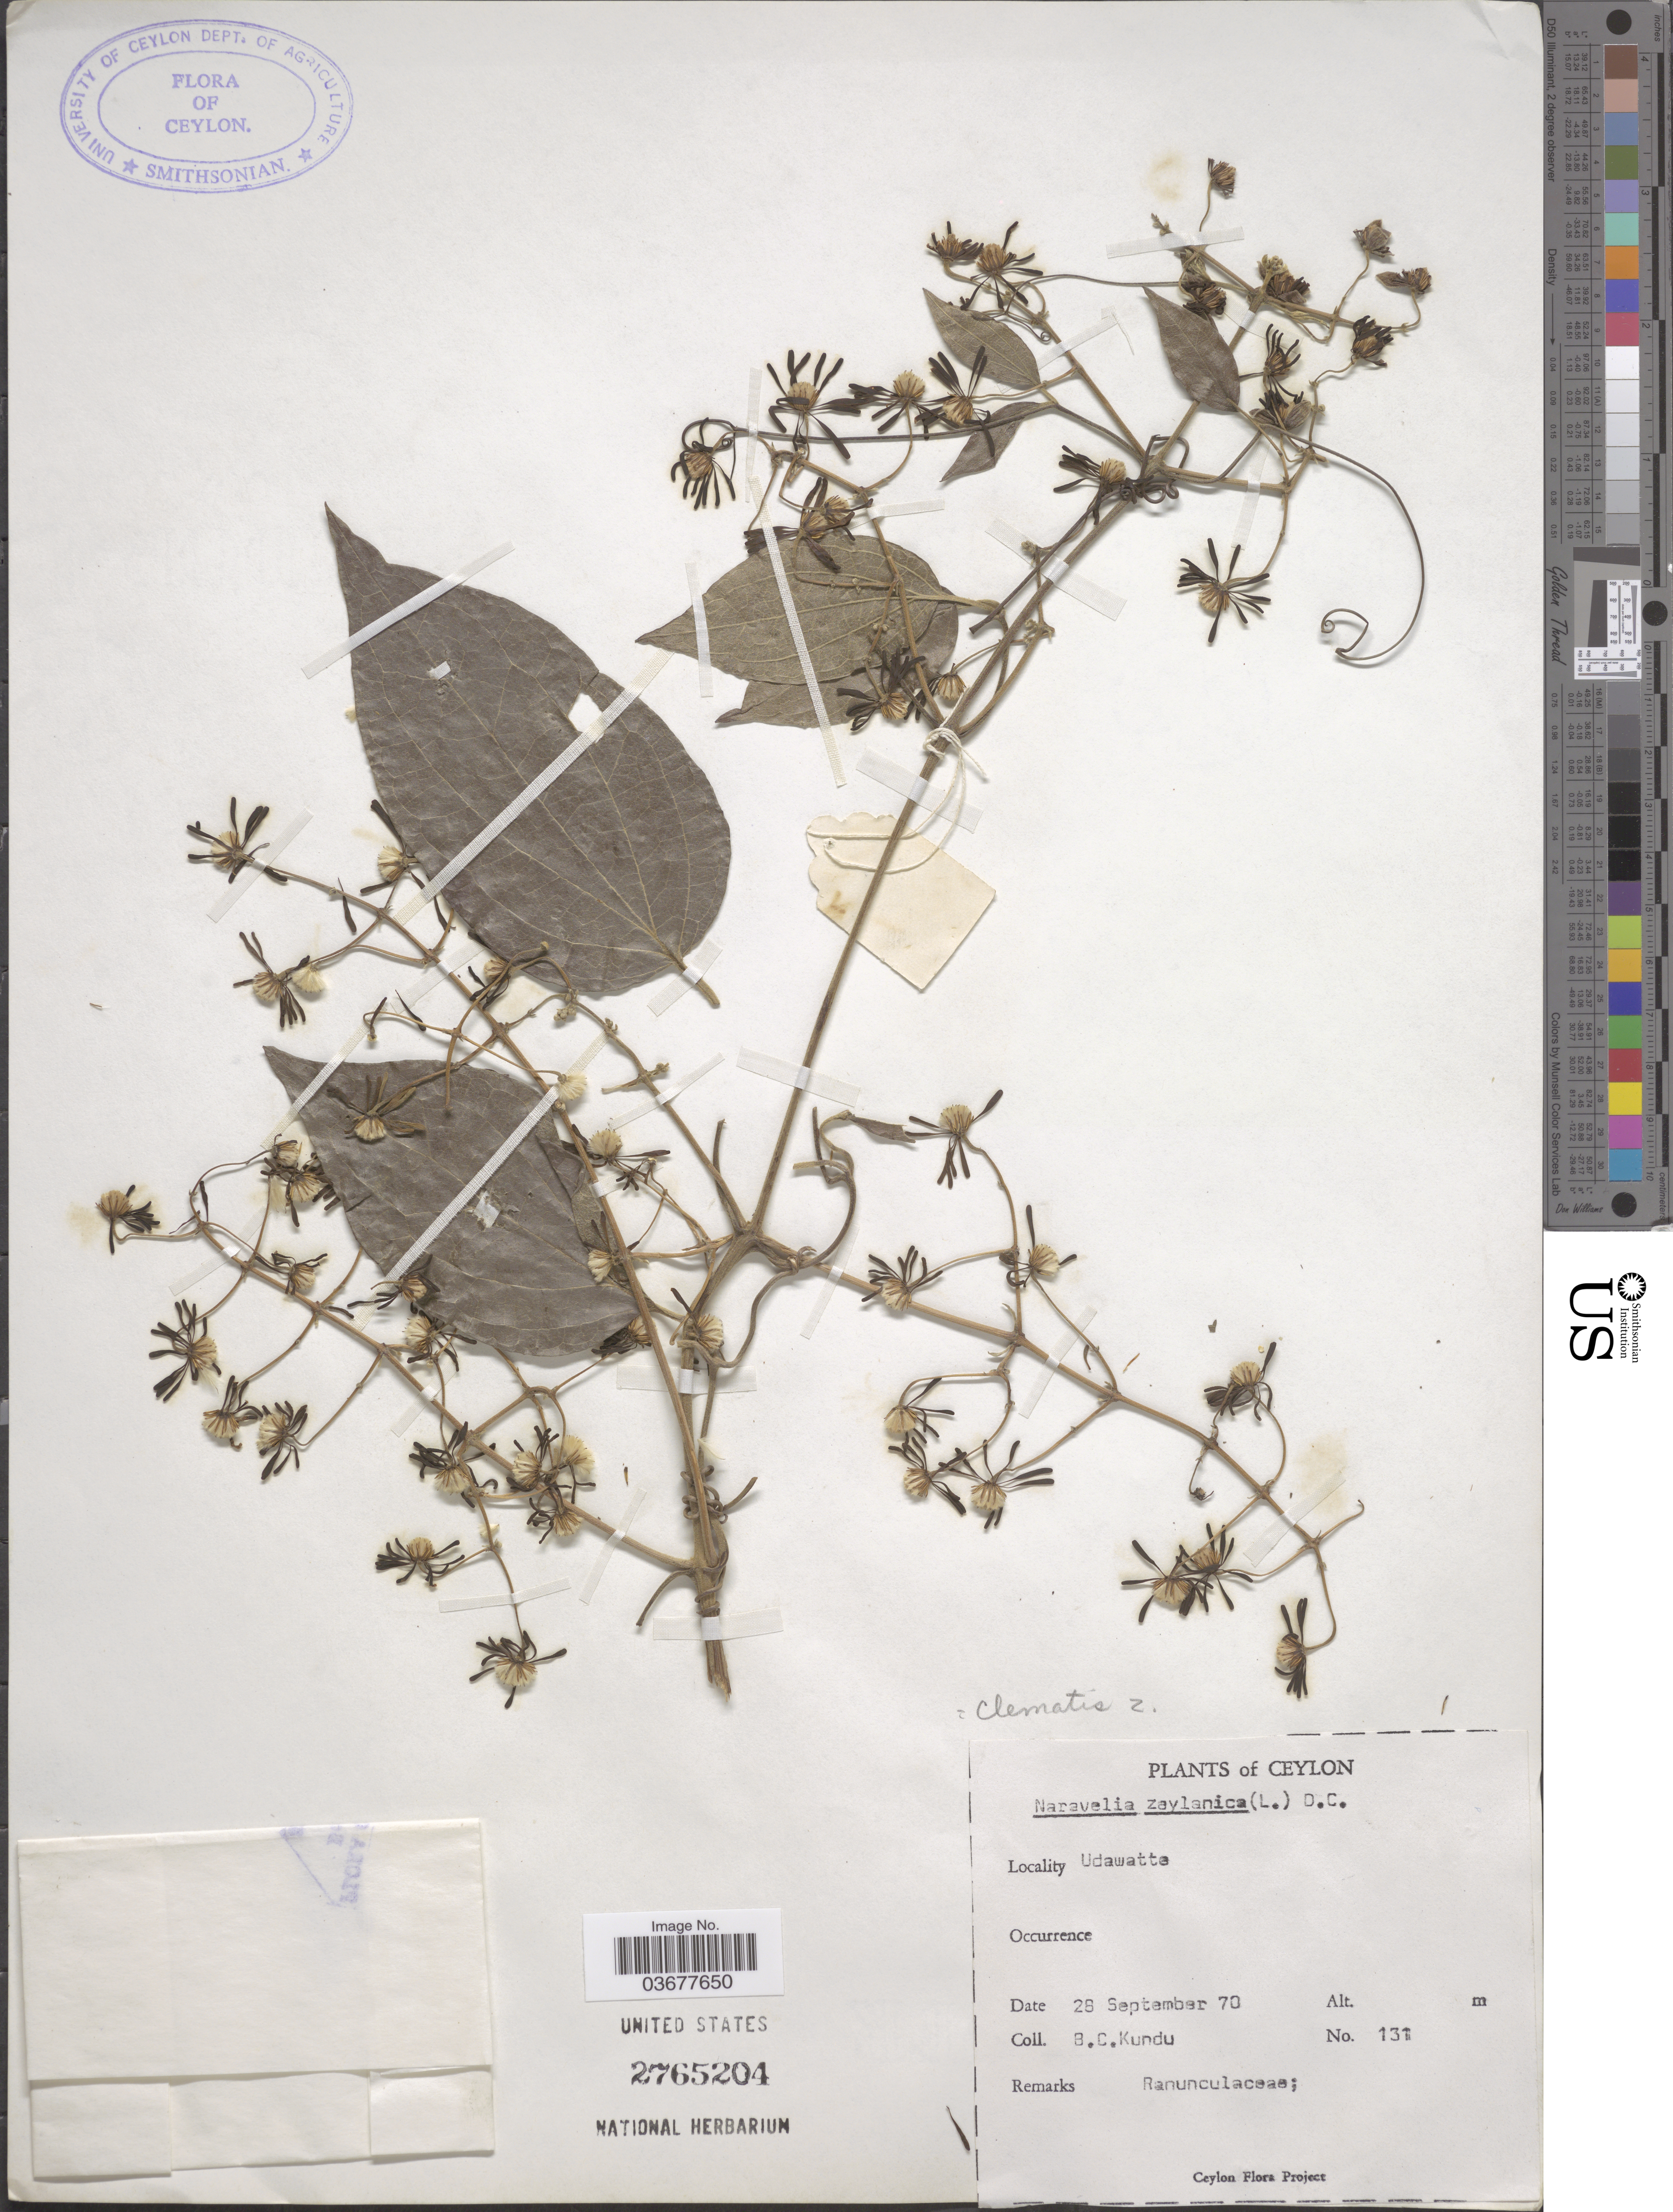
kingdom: Plantae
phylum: Tracheophyta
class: Magnoliopsida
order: Ranunculales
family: Ranunculaceae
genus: Clematis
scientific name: Clematis zeylanica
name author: (L.) Poir.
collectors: B. C. Kundu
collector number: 131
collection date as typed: Transcribed d/m/y: 28/9/70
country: Sri Lanka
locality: Ceylon. Udawatte.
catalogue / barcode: US 2765204